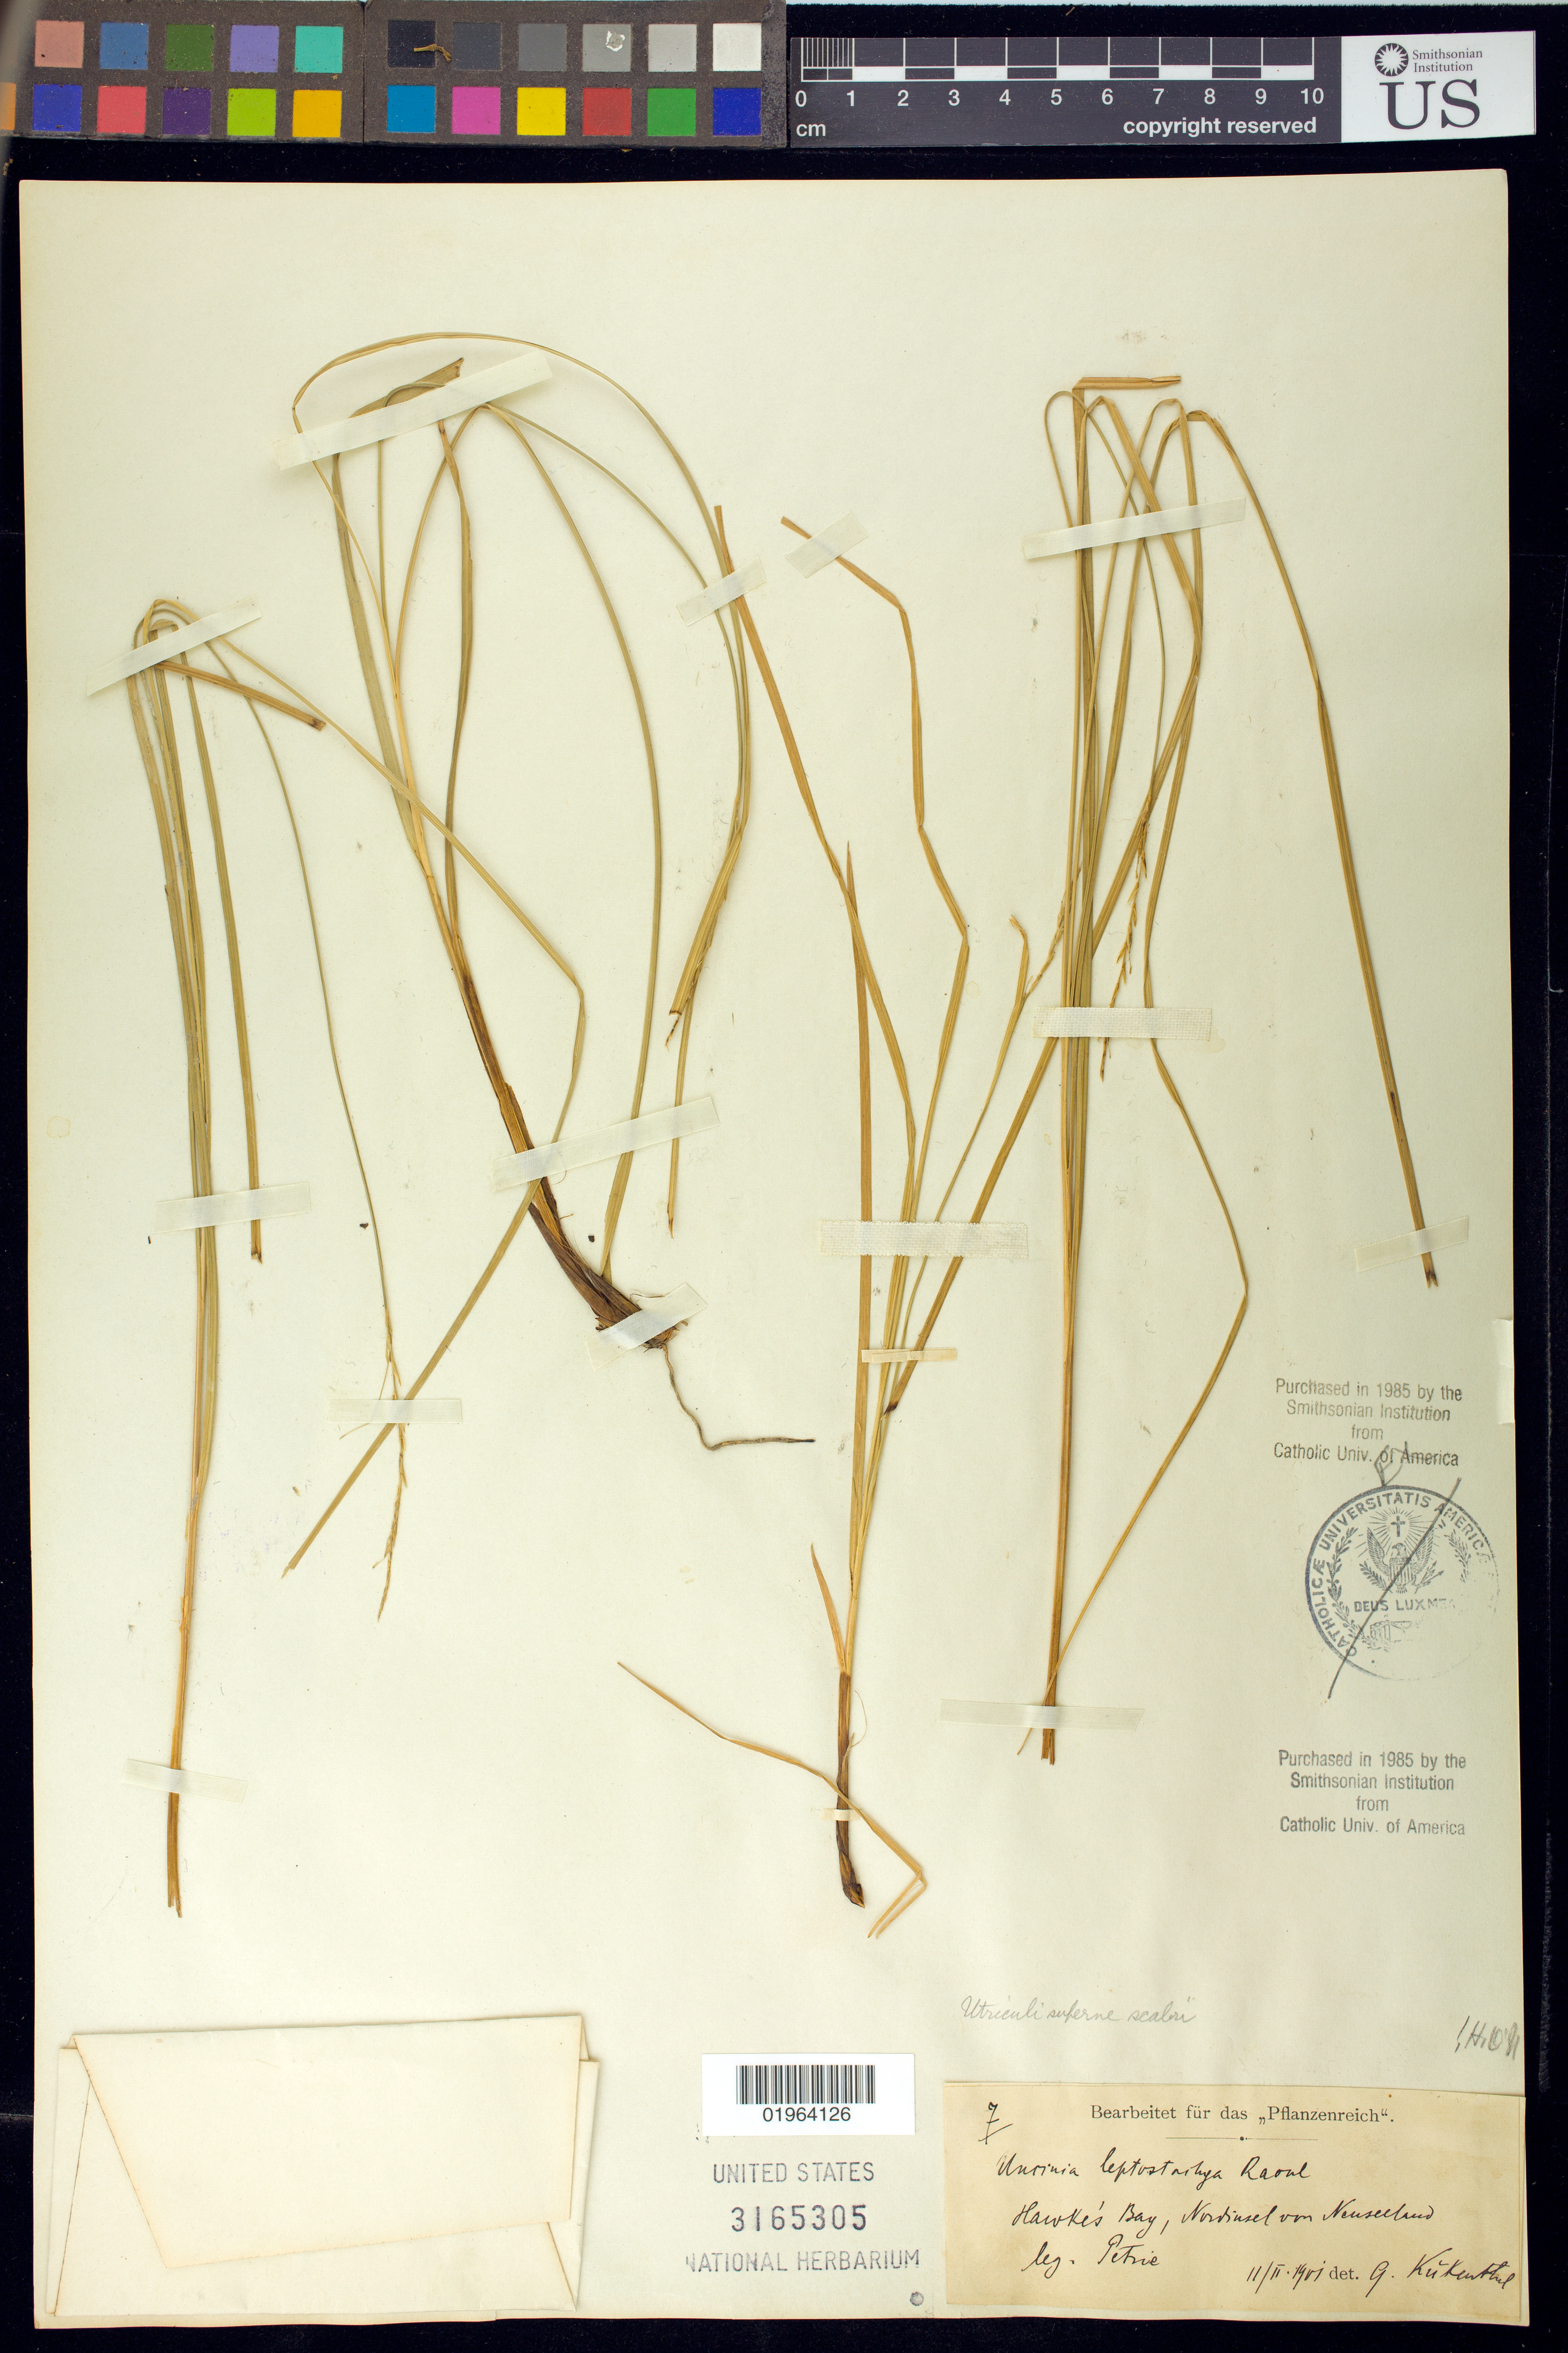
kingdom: Plantae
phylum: Tracheophyta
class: Liliopsida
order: Poales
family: Cyperaceae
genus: Carex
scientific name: Carex cyanea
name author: K.A. Ford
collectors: D. Petrie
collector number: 7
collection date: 1901-02-11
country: New Zealand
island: North Island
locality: Hawke's Bay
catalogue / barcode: US 3165305